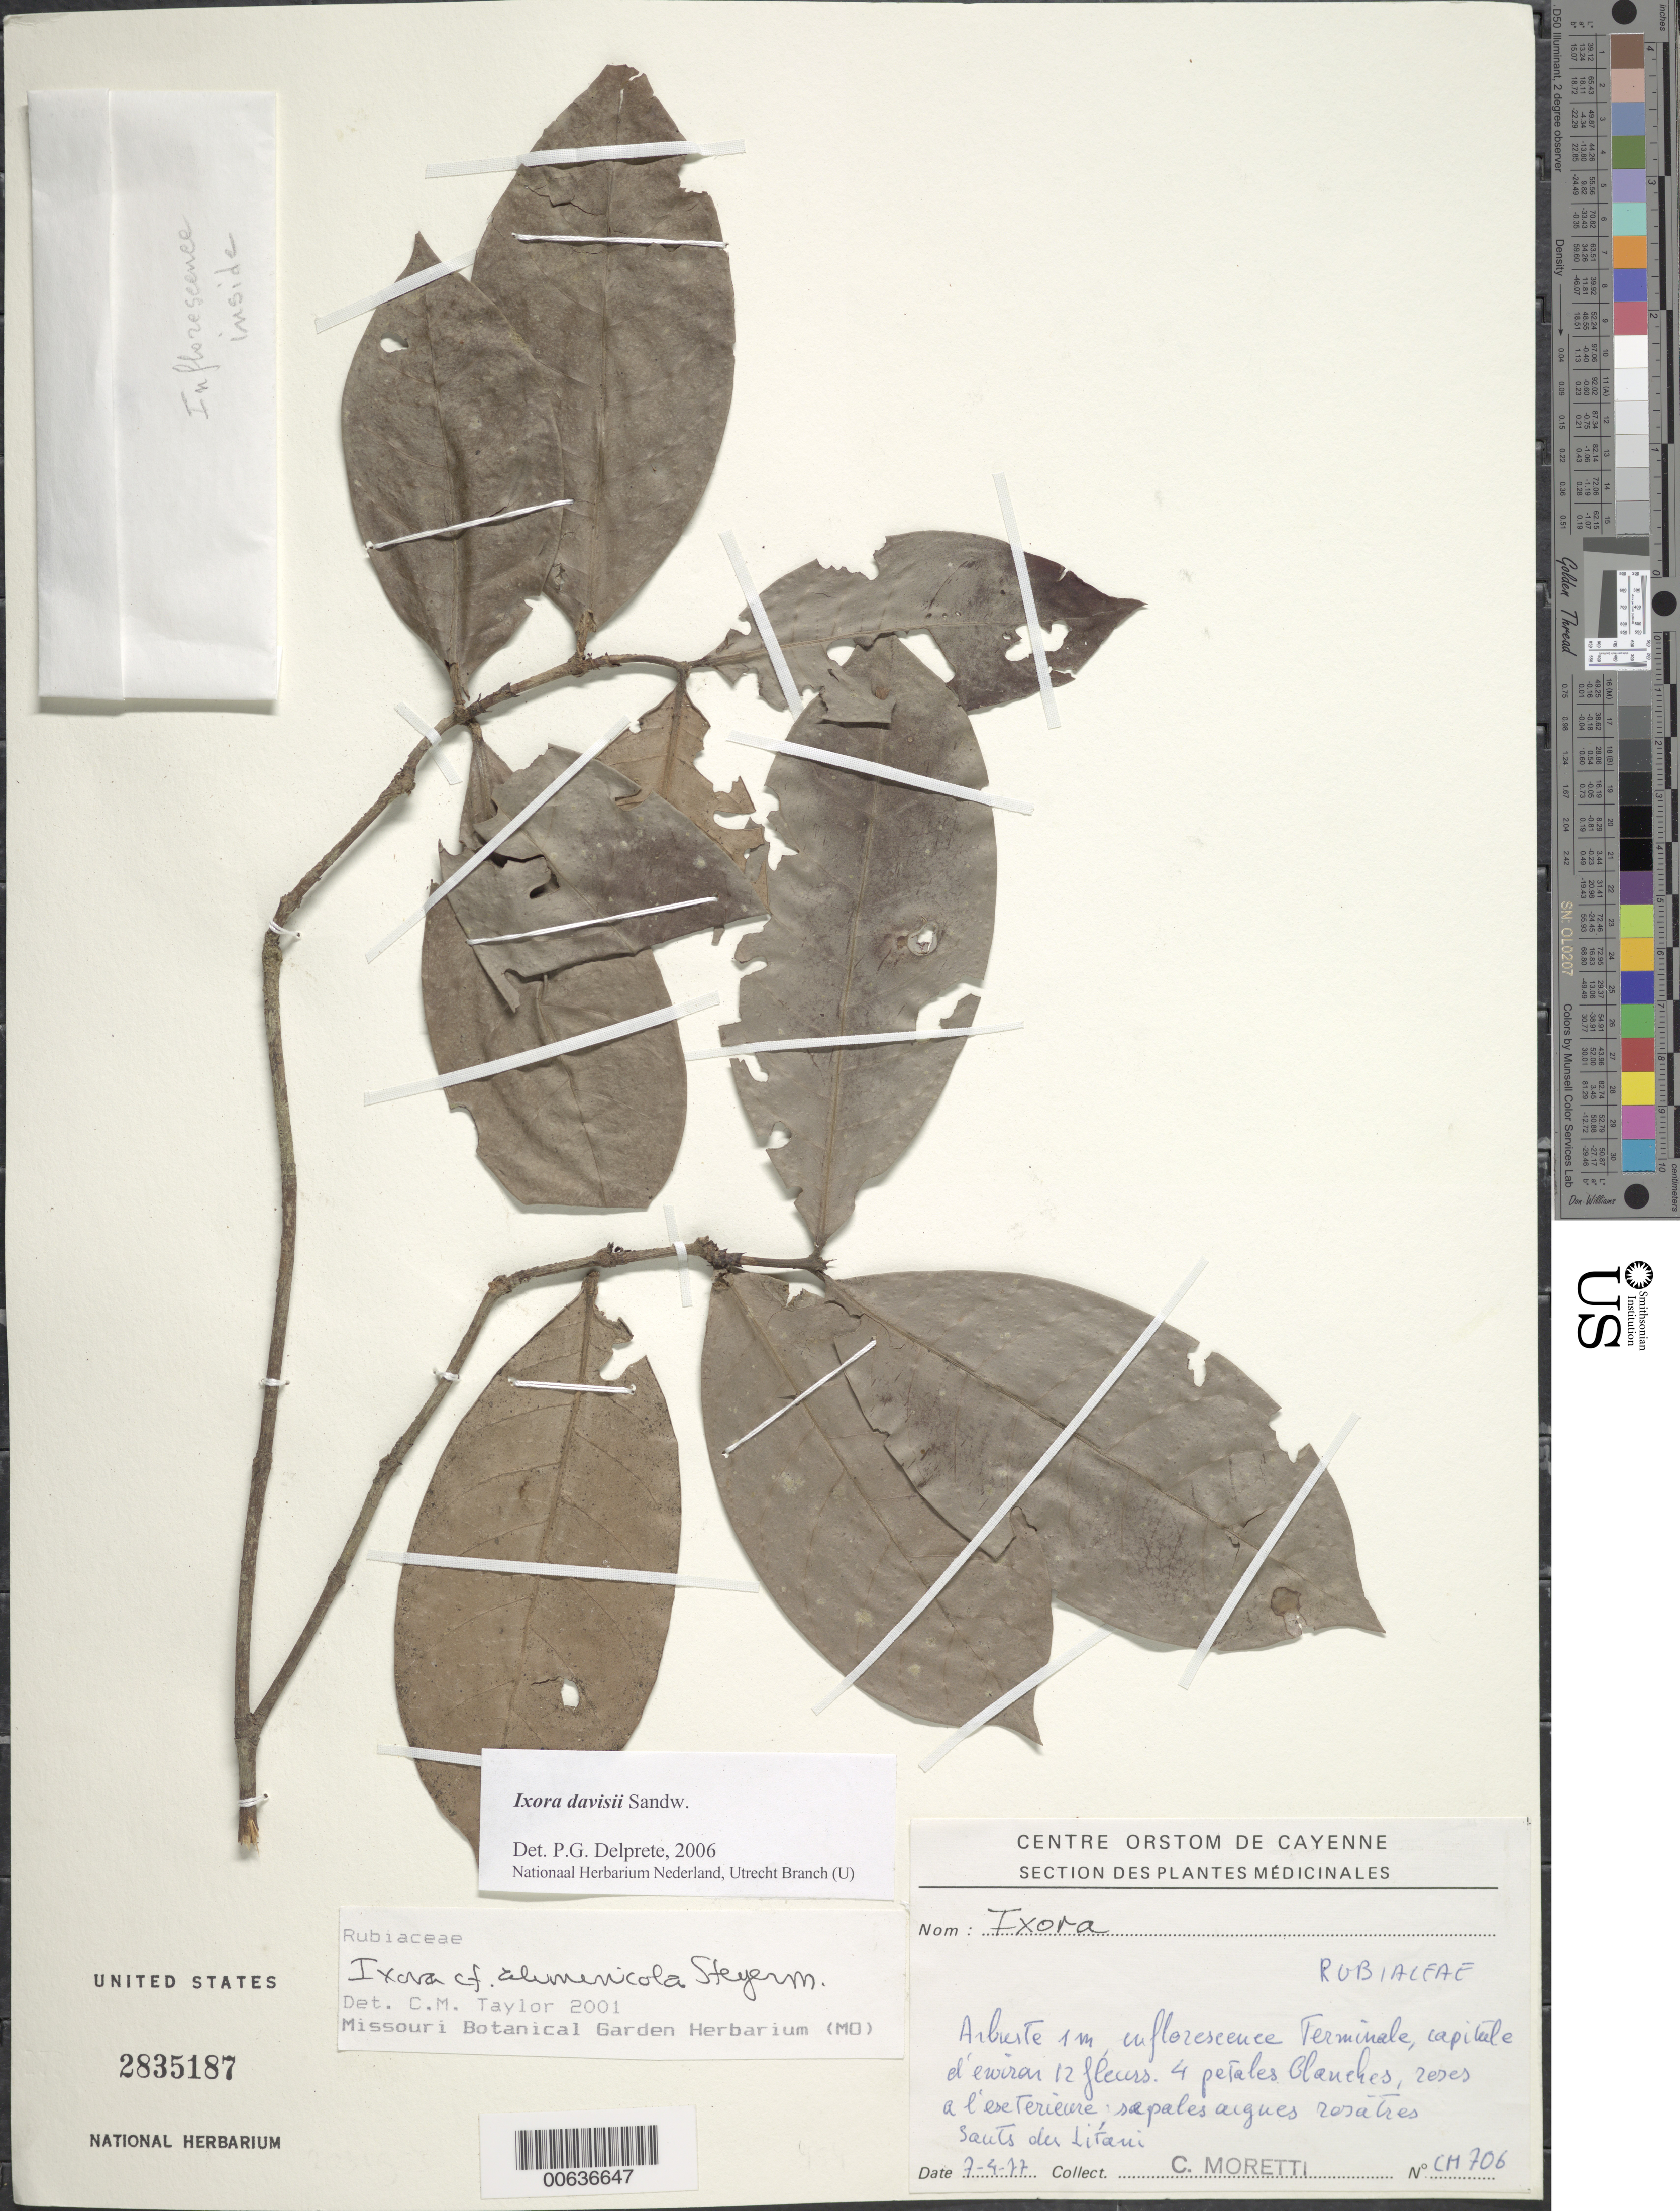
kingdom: Plantae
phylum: Tracheophyta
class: Magnoliopsida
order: Gentianales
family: Rubiaceae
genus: Ixora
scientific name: Ixora davisii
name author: Sandwith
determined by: Delprete, P. G., Herb. de Guyane Cay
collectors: C. Moretti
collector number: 706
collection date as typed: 7-Apr-77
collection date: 1977-04-07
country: French Guiana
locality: Sauts des Litani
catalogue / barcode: US 2835187